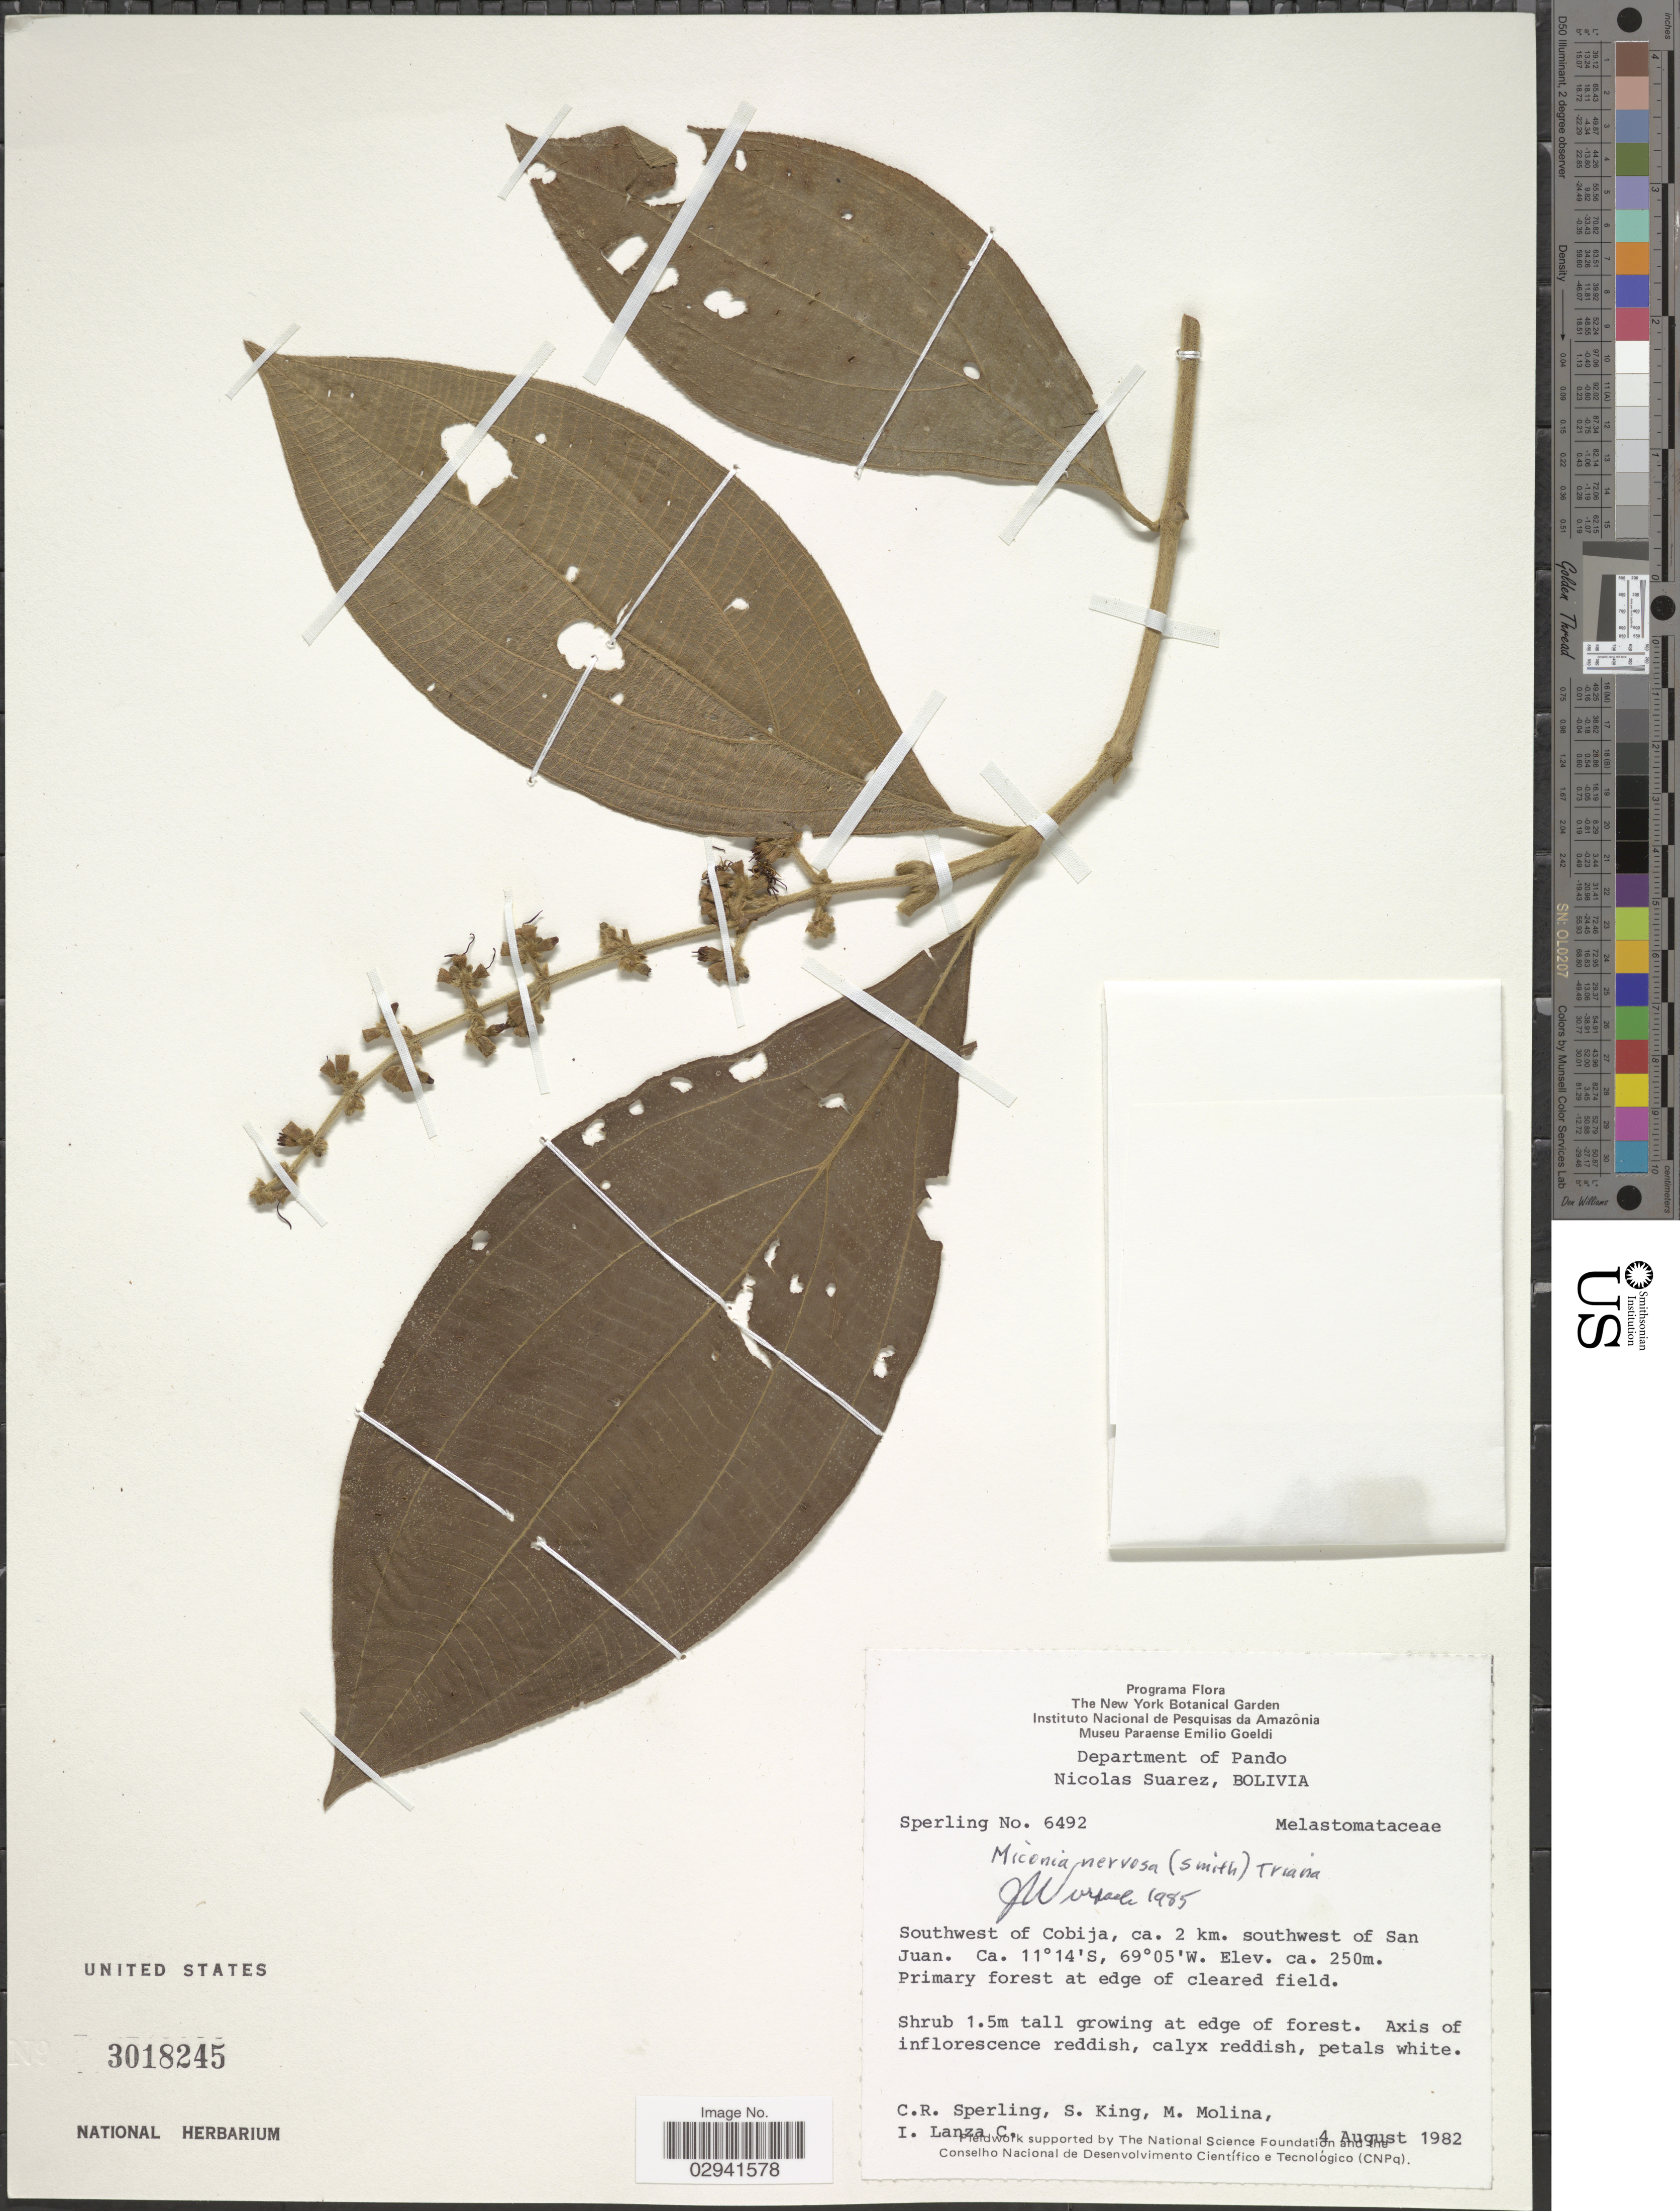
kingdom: Plantae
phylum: Tracheophyta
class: Magnoliopsida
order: Myrtales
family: Melastomataceae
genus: Miconia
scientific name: Miconia nervosa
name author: (Sm.) Triana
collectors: C. R. Sperling, S. King, M. Molina & I. Lanza C.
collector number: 6492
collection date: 1982-08-04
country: Bolivia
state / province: Pando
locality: Department of Pando. Nicolas Suarez. Southwest of Cobija, ca. 2 km. southwest of San Juan.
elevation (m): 250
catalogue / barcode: US 3018245